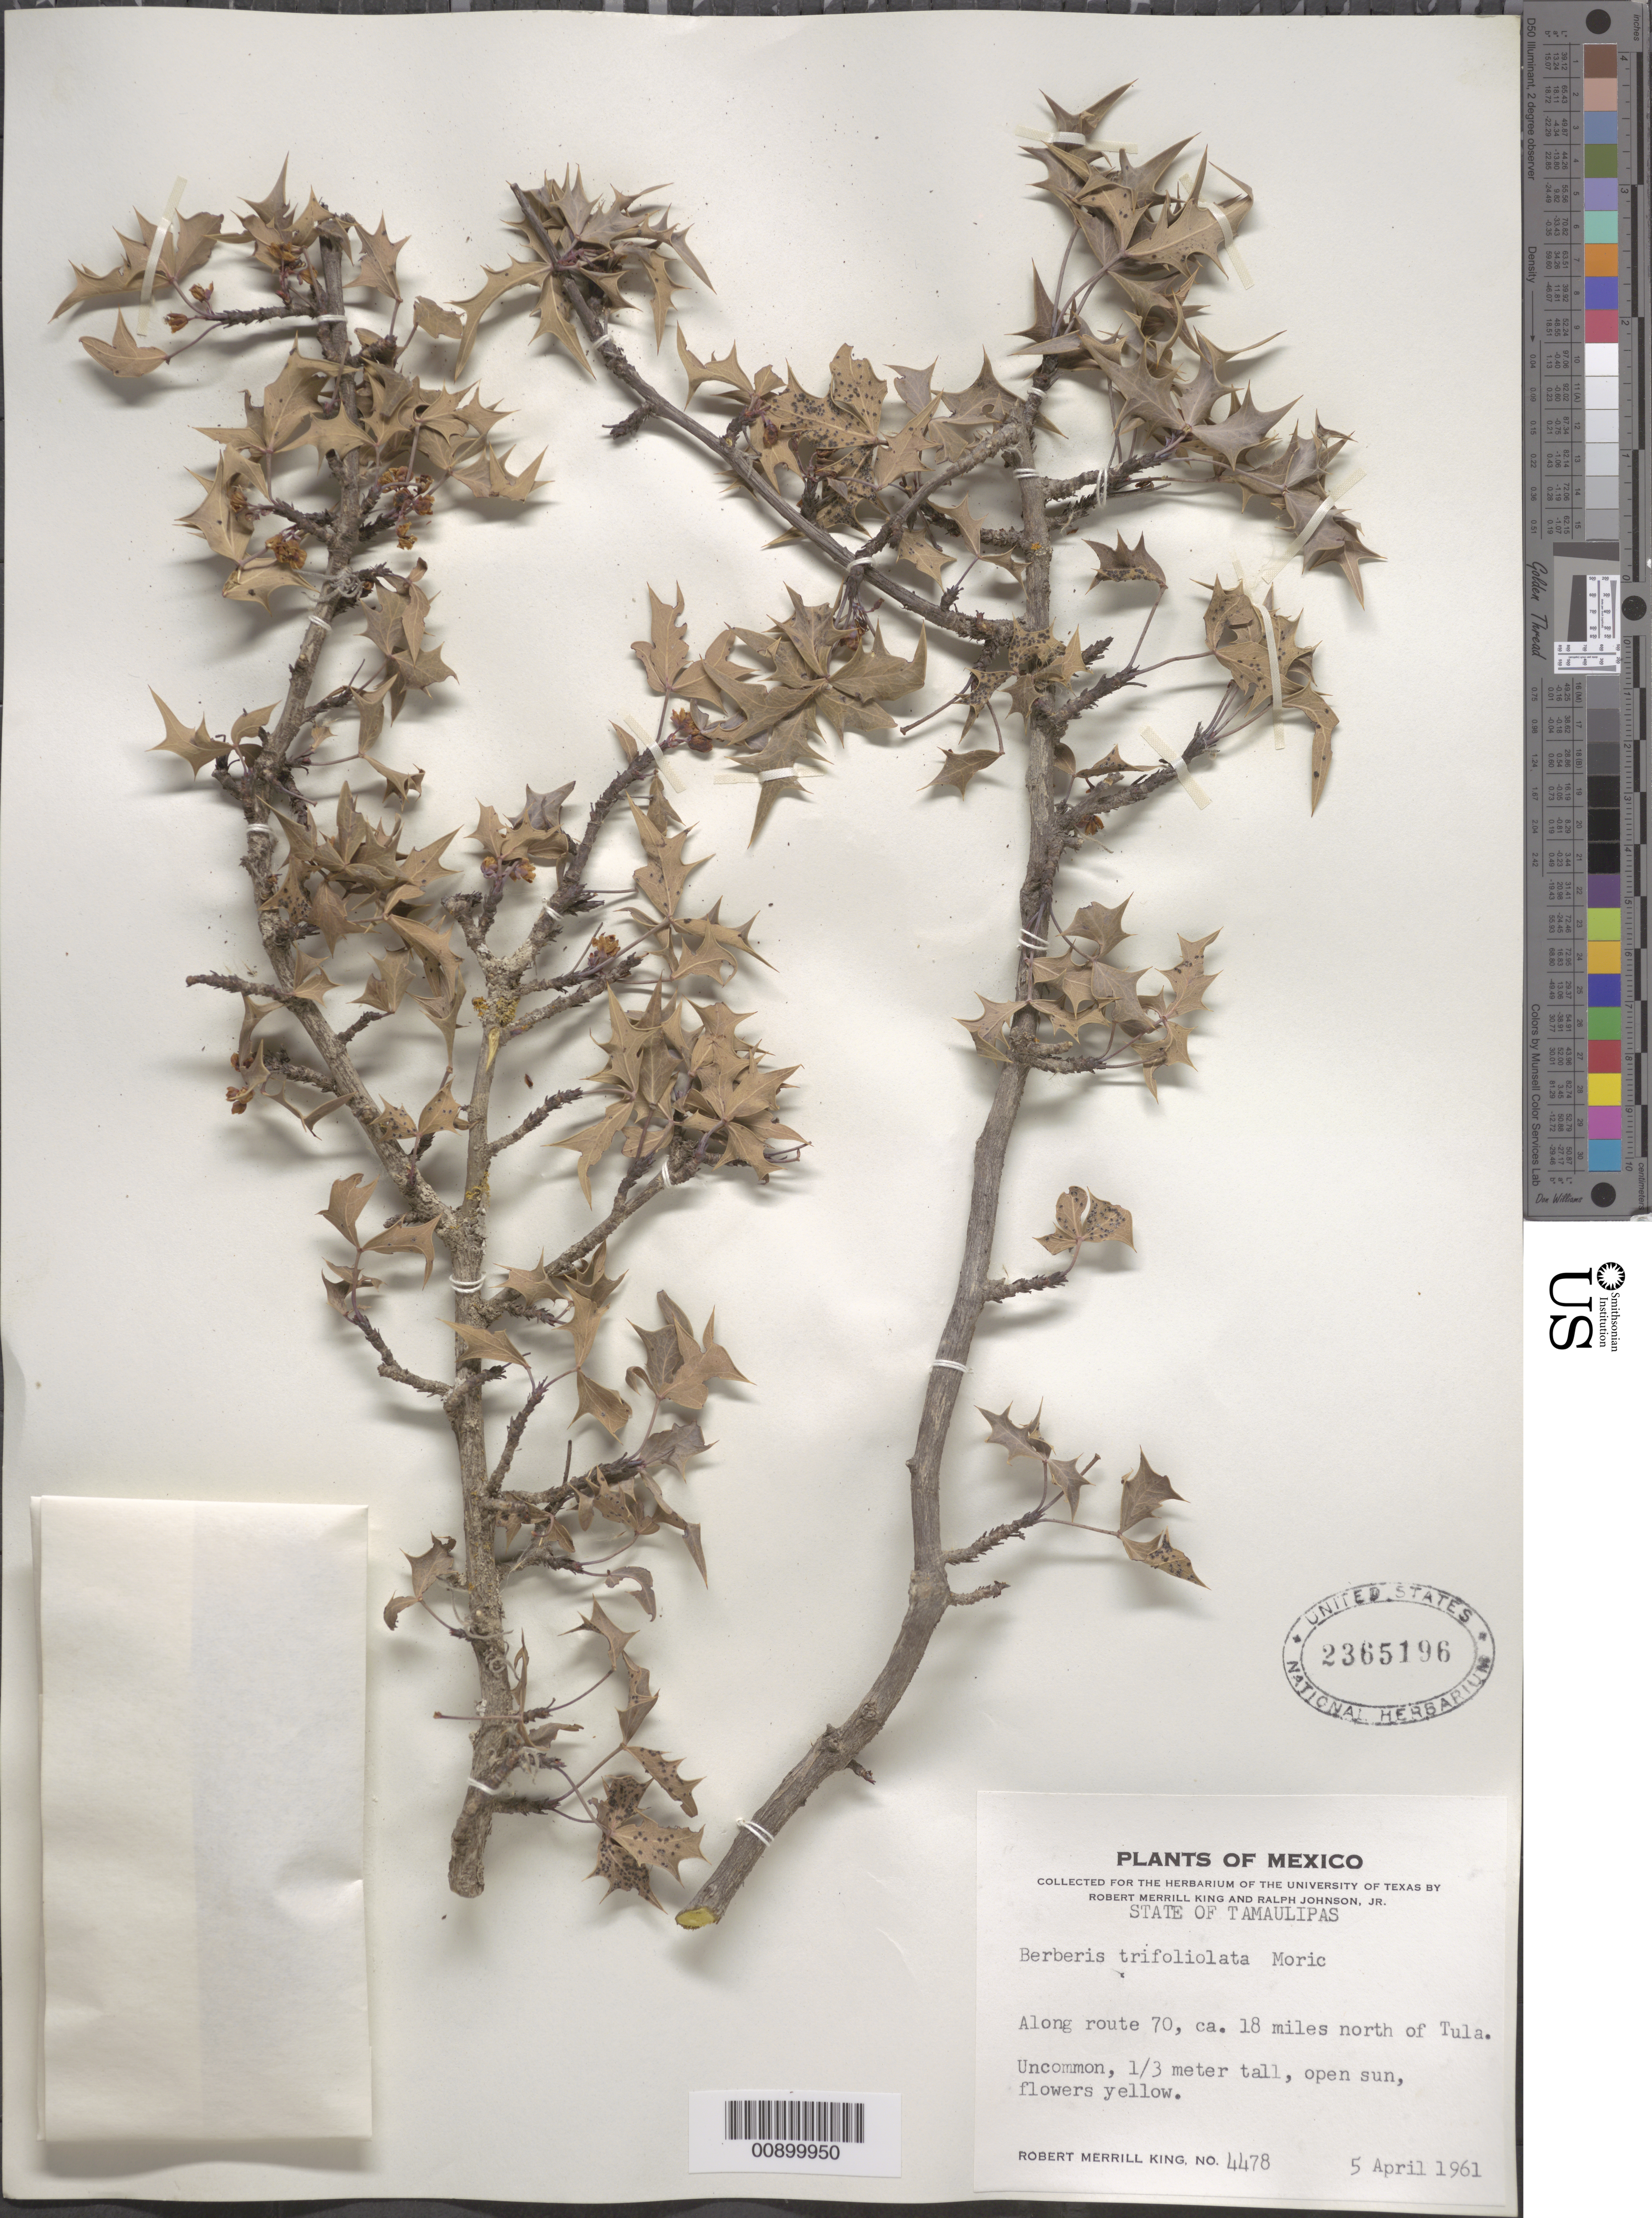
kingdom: Plantae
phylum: Tracheophyta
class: Magnoliopsida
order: Ranunculales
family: Berberidaceae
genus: Mahonia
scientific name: Mahonia trifoliolata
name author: (Monic.) Fedde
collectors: R. M. King & R. Johnson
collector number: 4478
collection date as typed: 05 Apr 1961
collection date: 1961-04-05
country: Mexico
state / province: Tamaulipas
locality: Along route 70, ca. 18 miles north of Tula, State of Tamaulipas.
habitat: Open sun. Along route.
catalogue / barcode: US 2365196